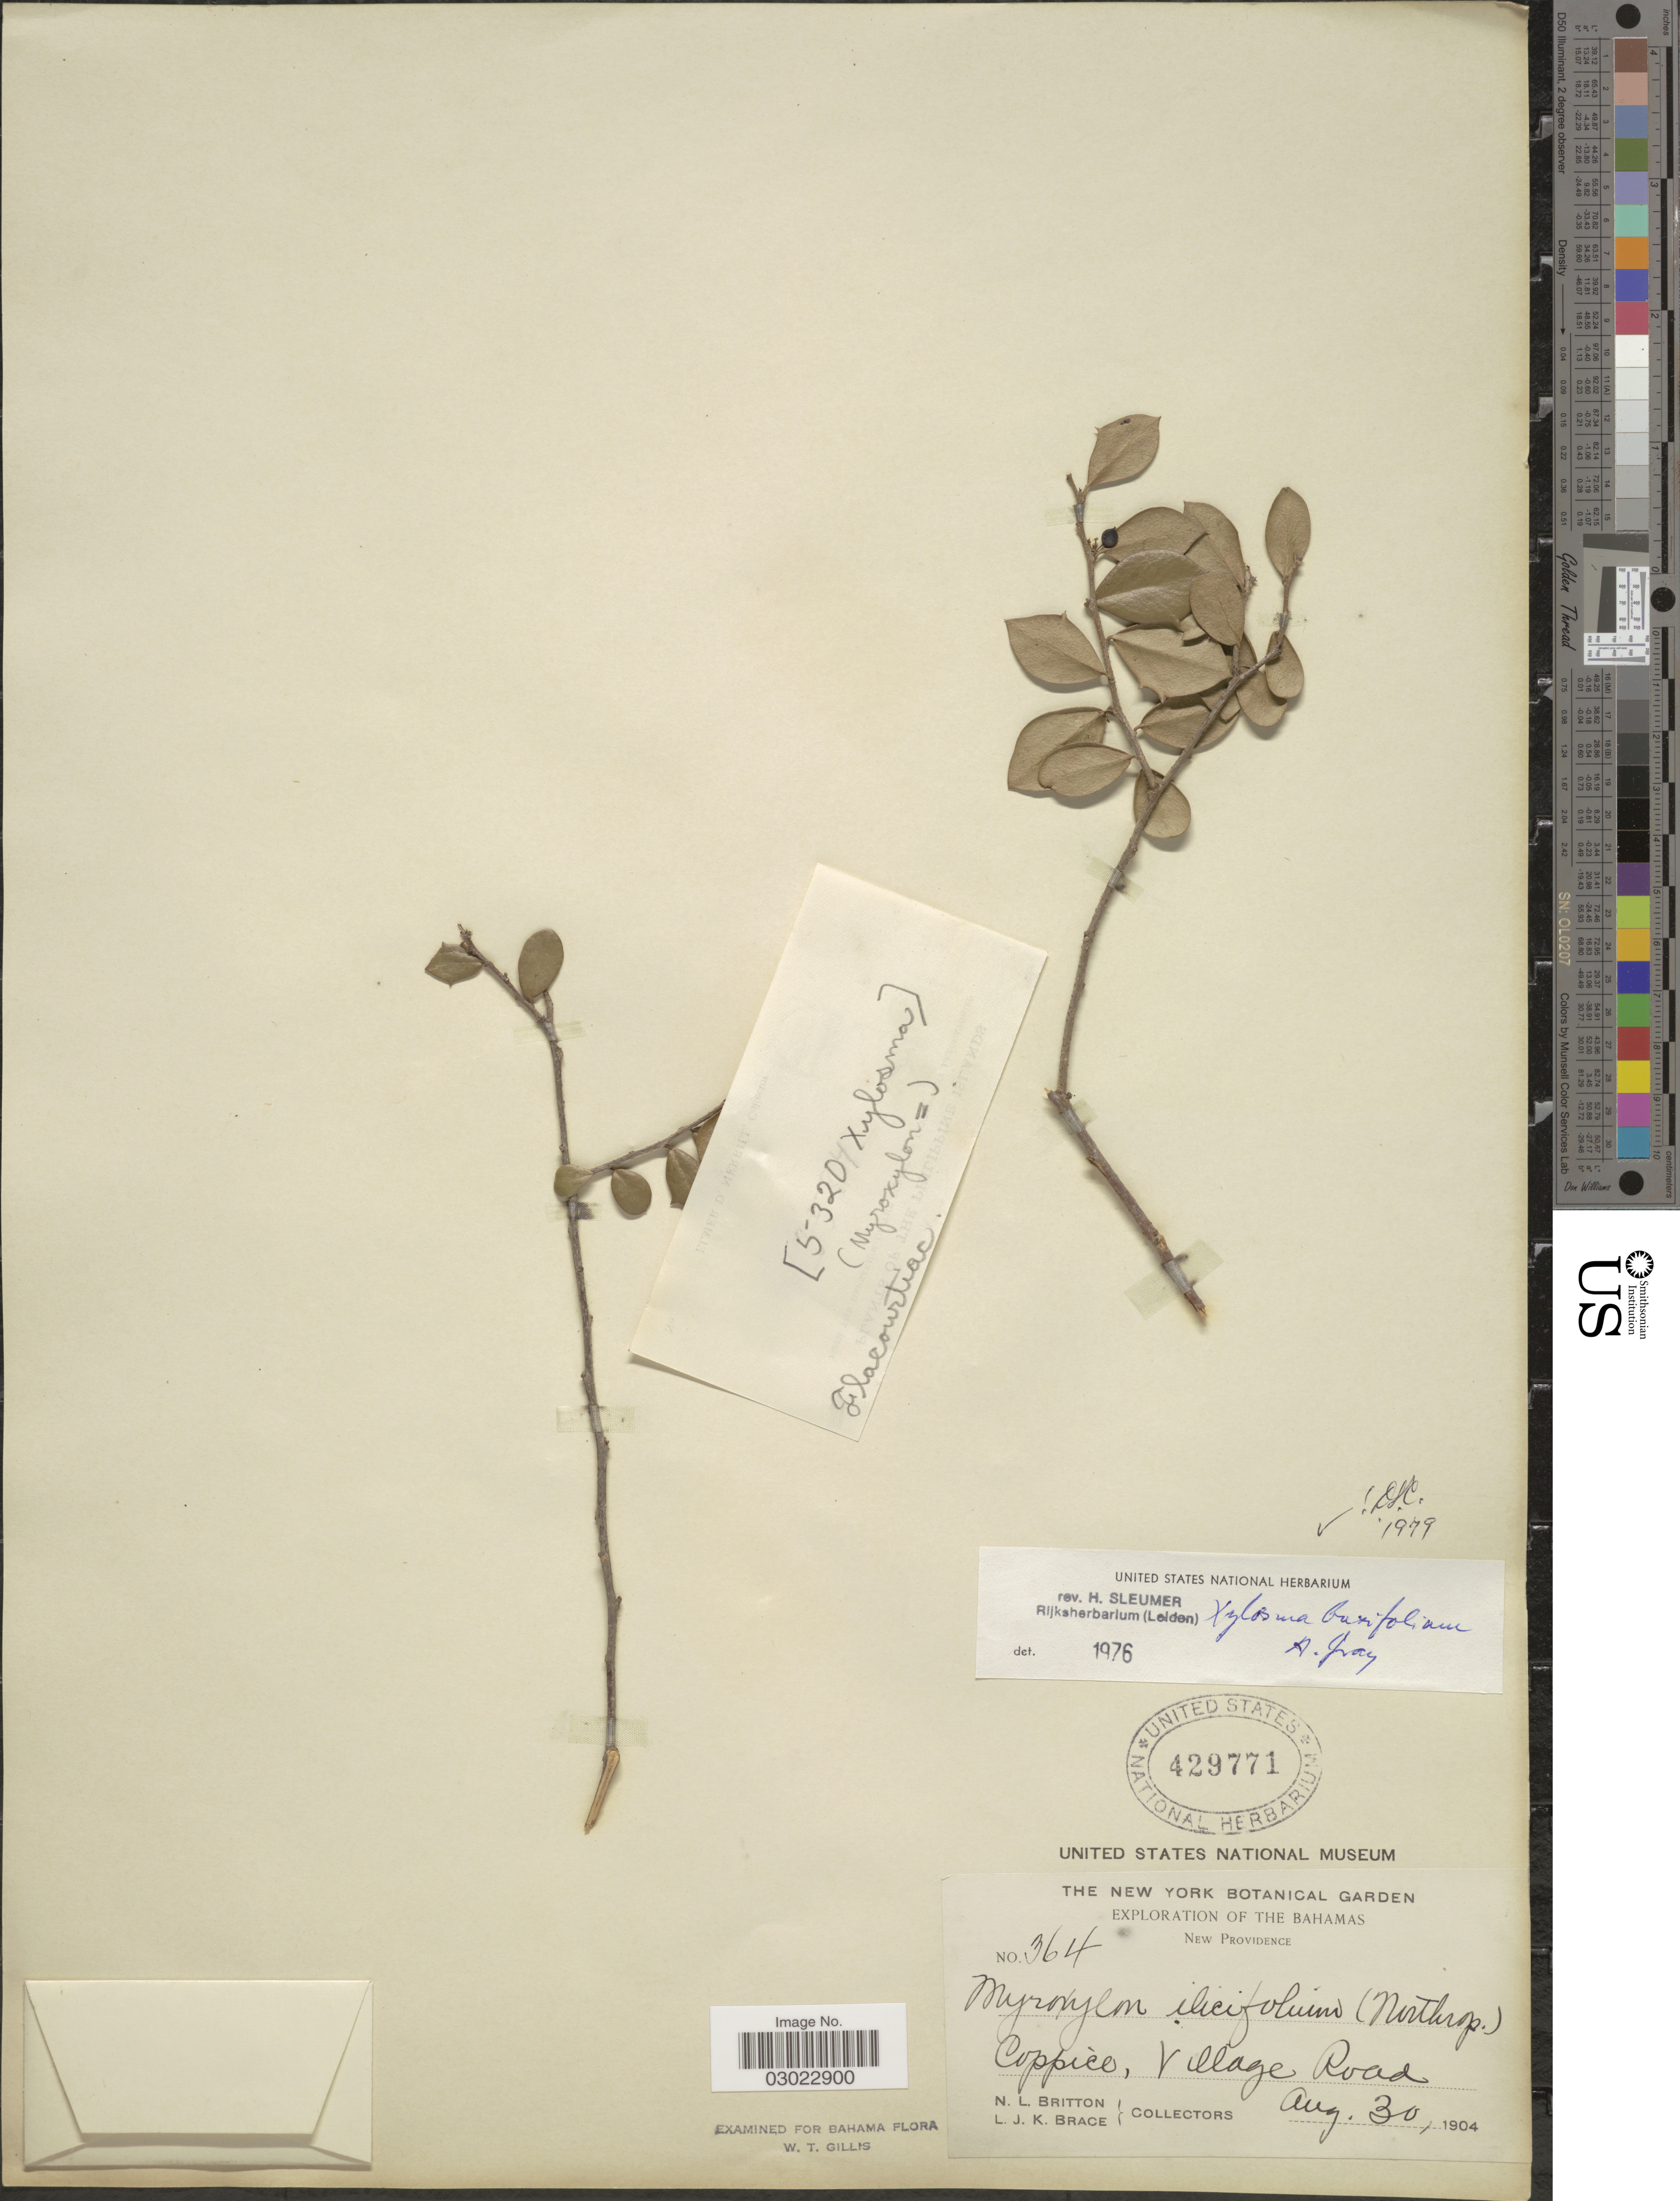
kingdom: Plantae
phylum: Tracheophyta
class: Magnoliopsida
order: Malpighiales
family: Salicaceae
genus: Xylosma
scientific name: Xylosma buxifolia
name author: A. Gray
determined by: Sleumer, H. O.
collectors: N. Britton & L. J. K. Brace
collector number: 364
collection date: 1904-08-30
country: Bahamas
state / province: New Providence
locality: Coppice, Village Road.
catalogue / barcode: US 429771